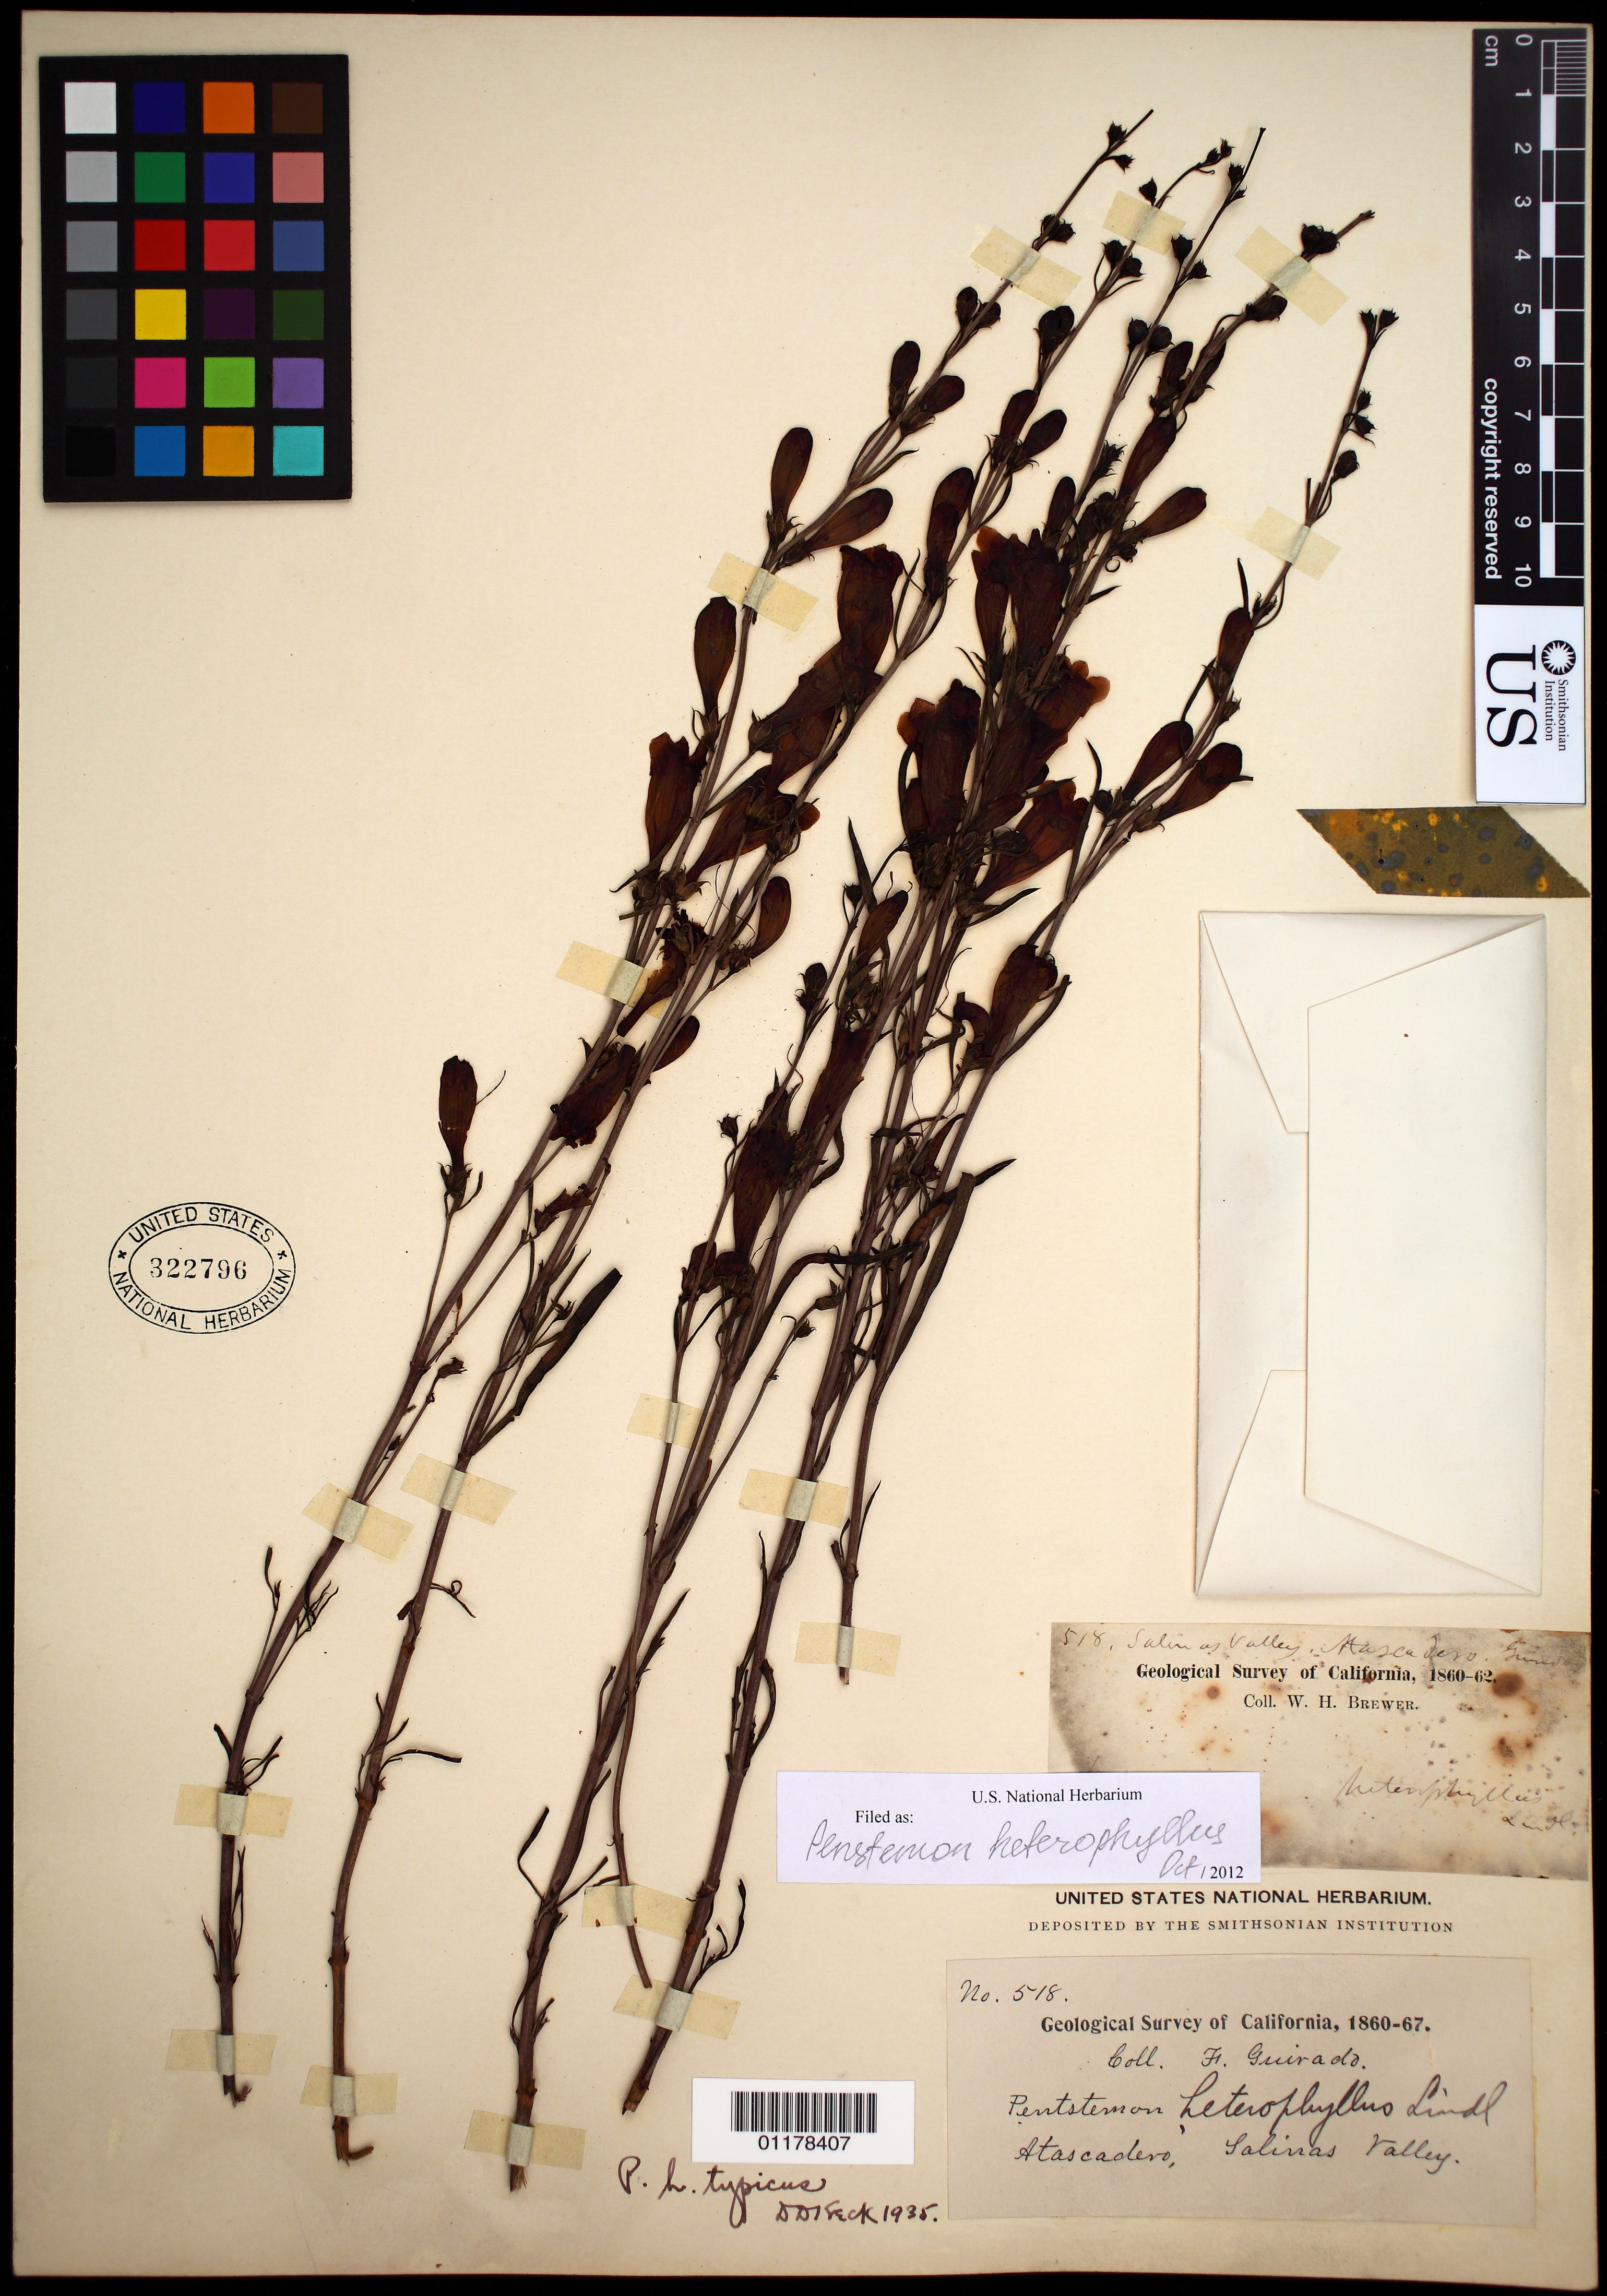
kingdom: Plantae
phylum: Tracheophyta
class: Magnoliopsida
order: Lamiales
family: Plantaginaceae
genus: Penstemon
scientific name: Penstemon heterophyllus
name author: Lindl.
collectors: F. Guirado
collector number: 518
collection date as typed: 1860 to -- --- 1867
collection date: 1860/1867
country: United States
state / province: California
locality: Atascadero, Salinas Valley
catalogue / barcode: US 322796